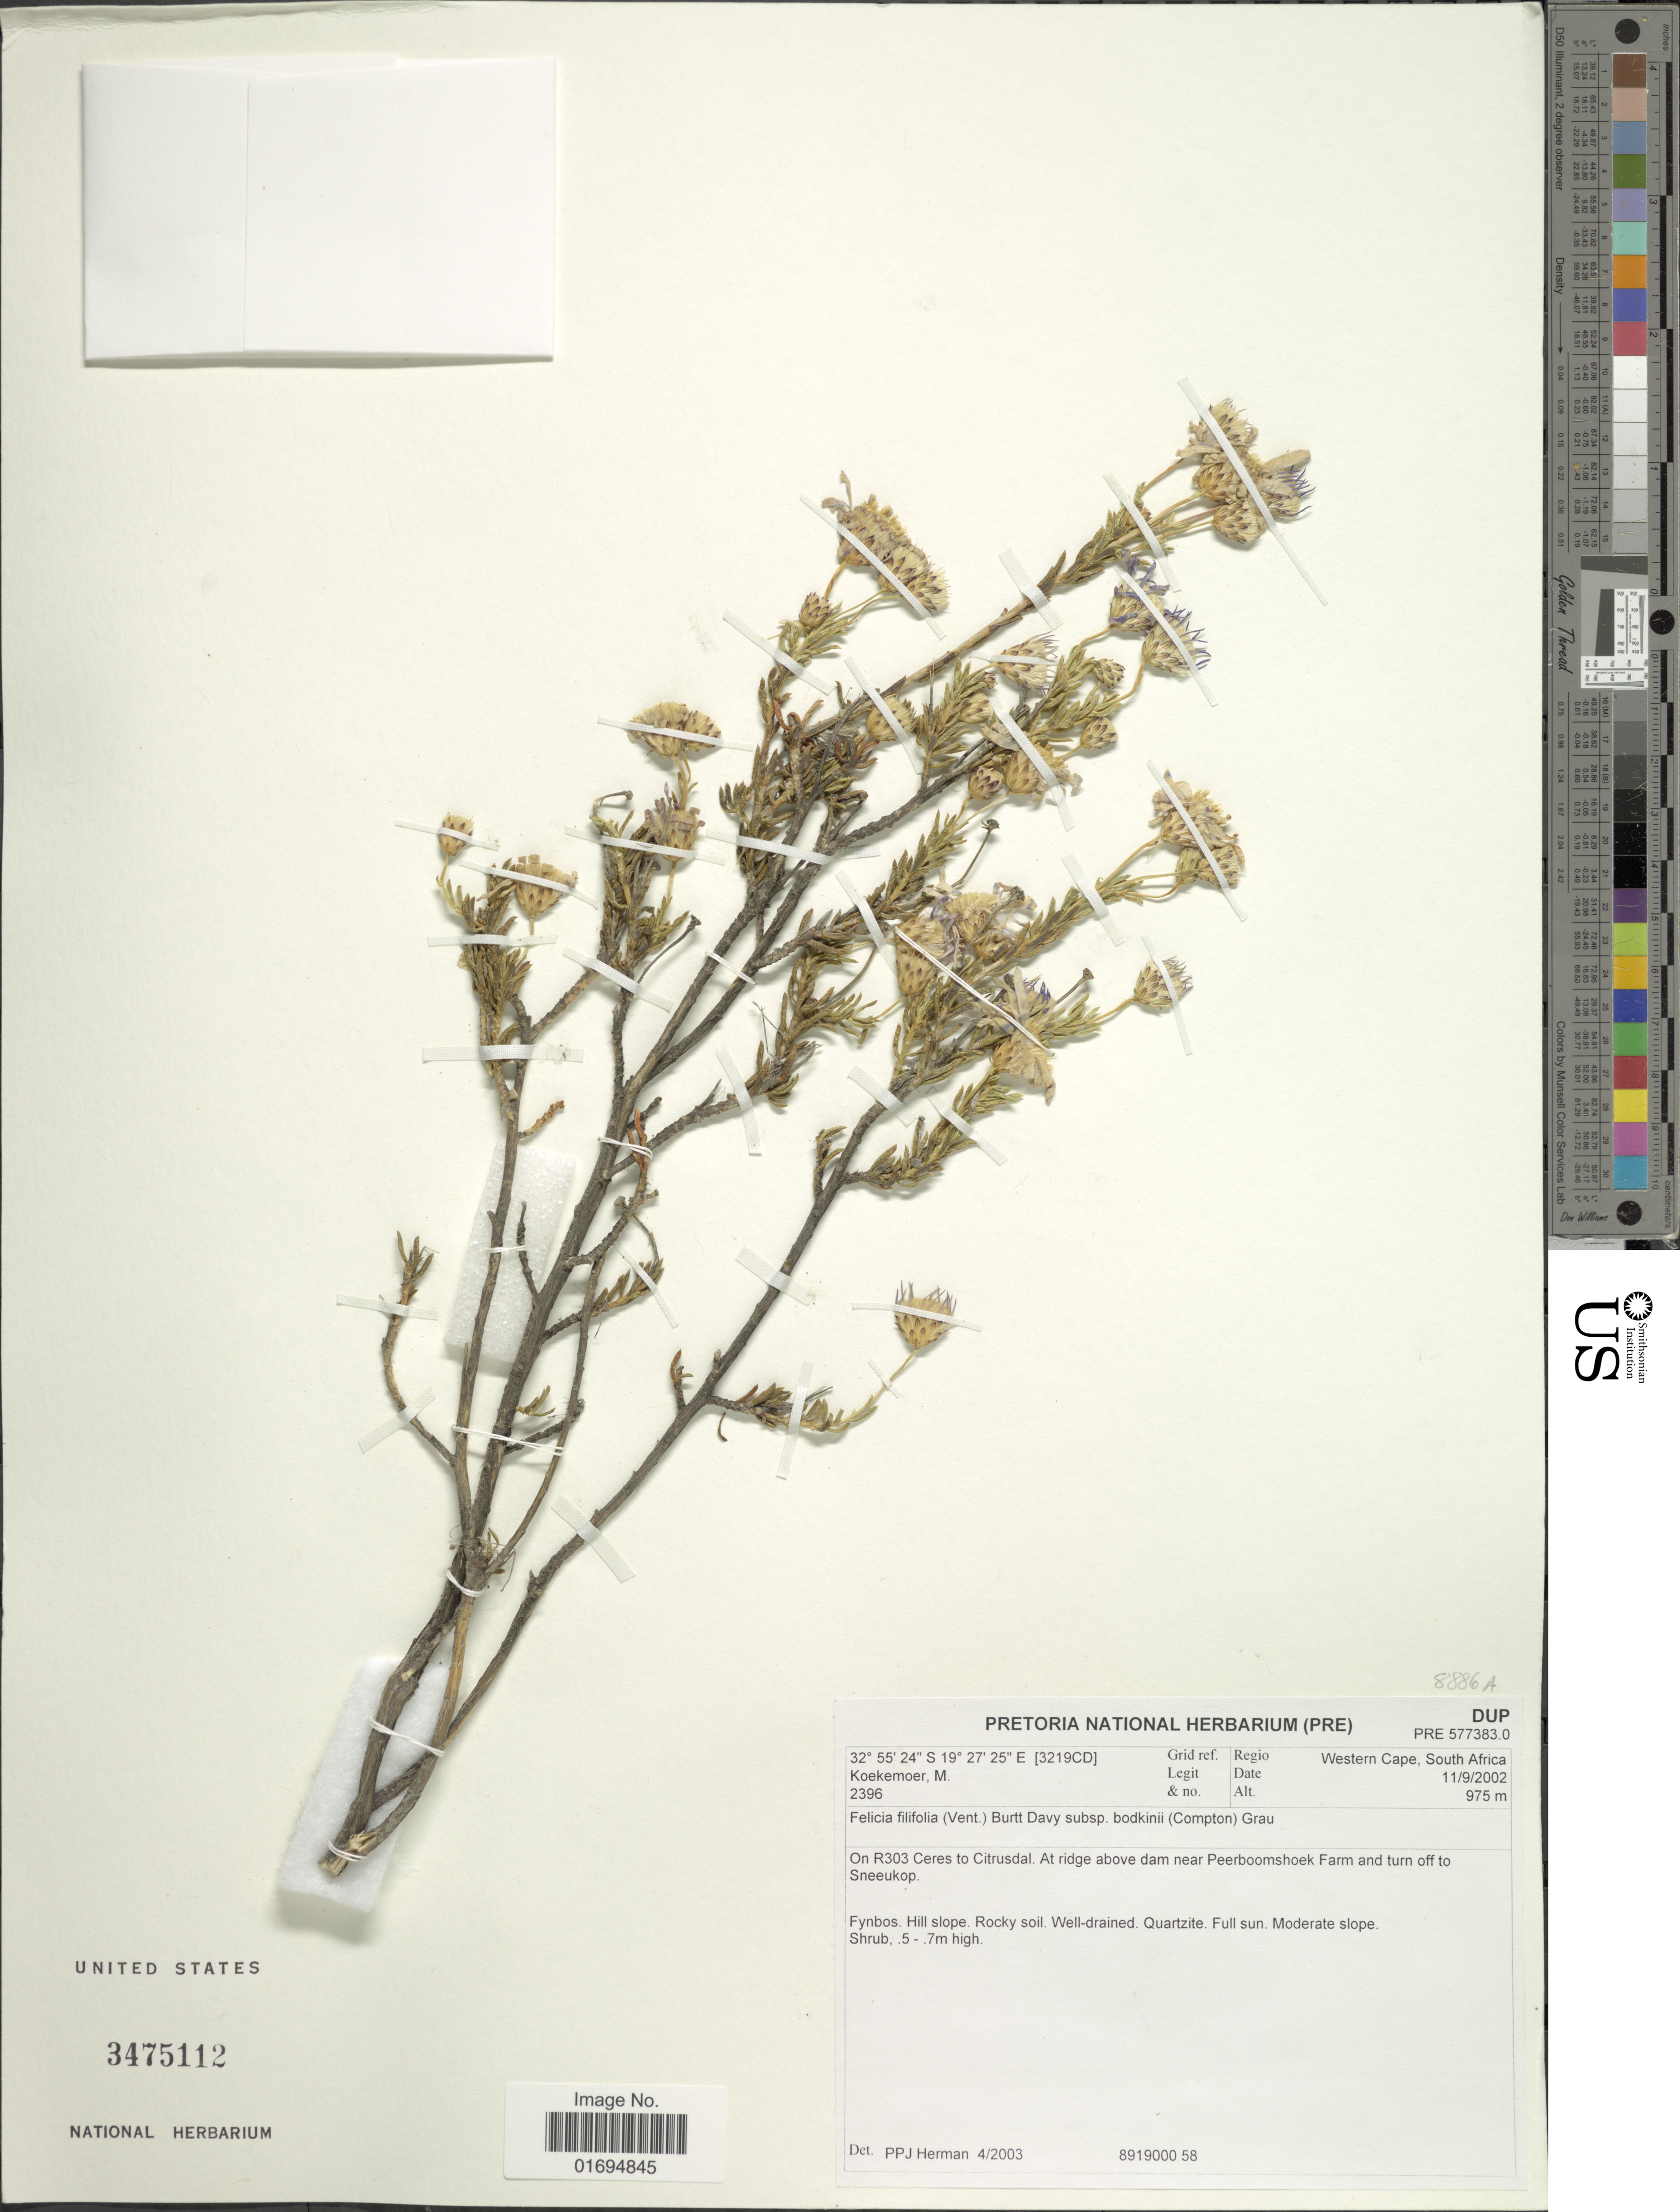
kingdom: Plantae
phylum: Tracheophyta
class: Magnoliopsida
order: Asterales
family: Asteraceae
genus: Felicia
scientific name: Felicia filifolia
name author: (Vent.) Burtt Davy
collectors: M. Koekemoer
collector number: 2396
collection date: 2002-09-11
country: South Africa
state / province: Western Cape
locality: On R303 Ceres to Citrusdal, at ridge above dam near Peerboomshoek Farm and turn off to Sneeukop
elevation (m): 975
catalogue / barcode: US 3475112